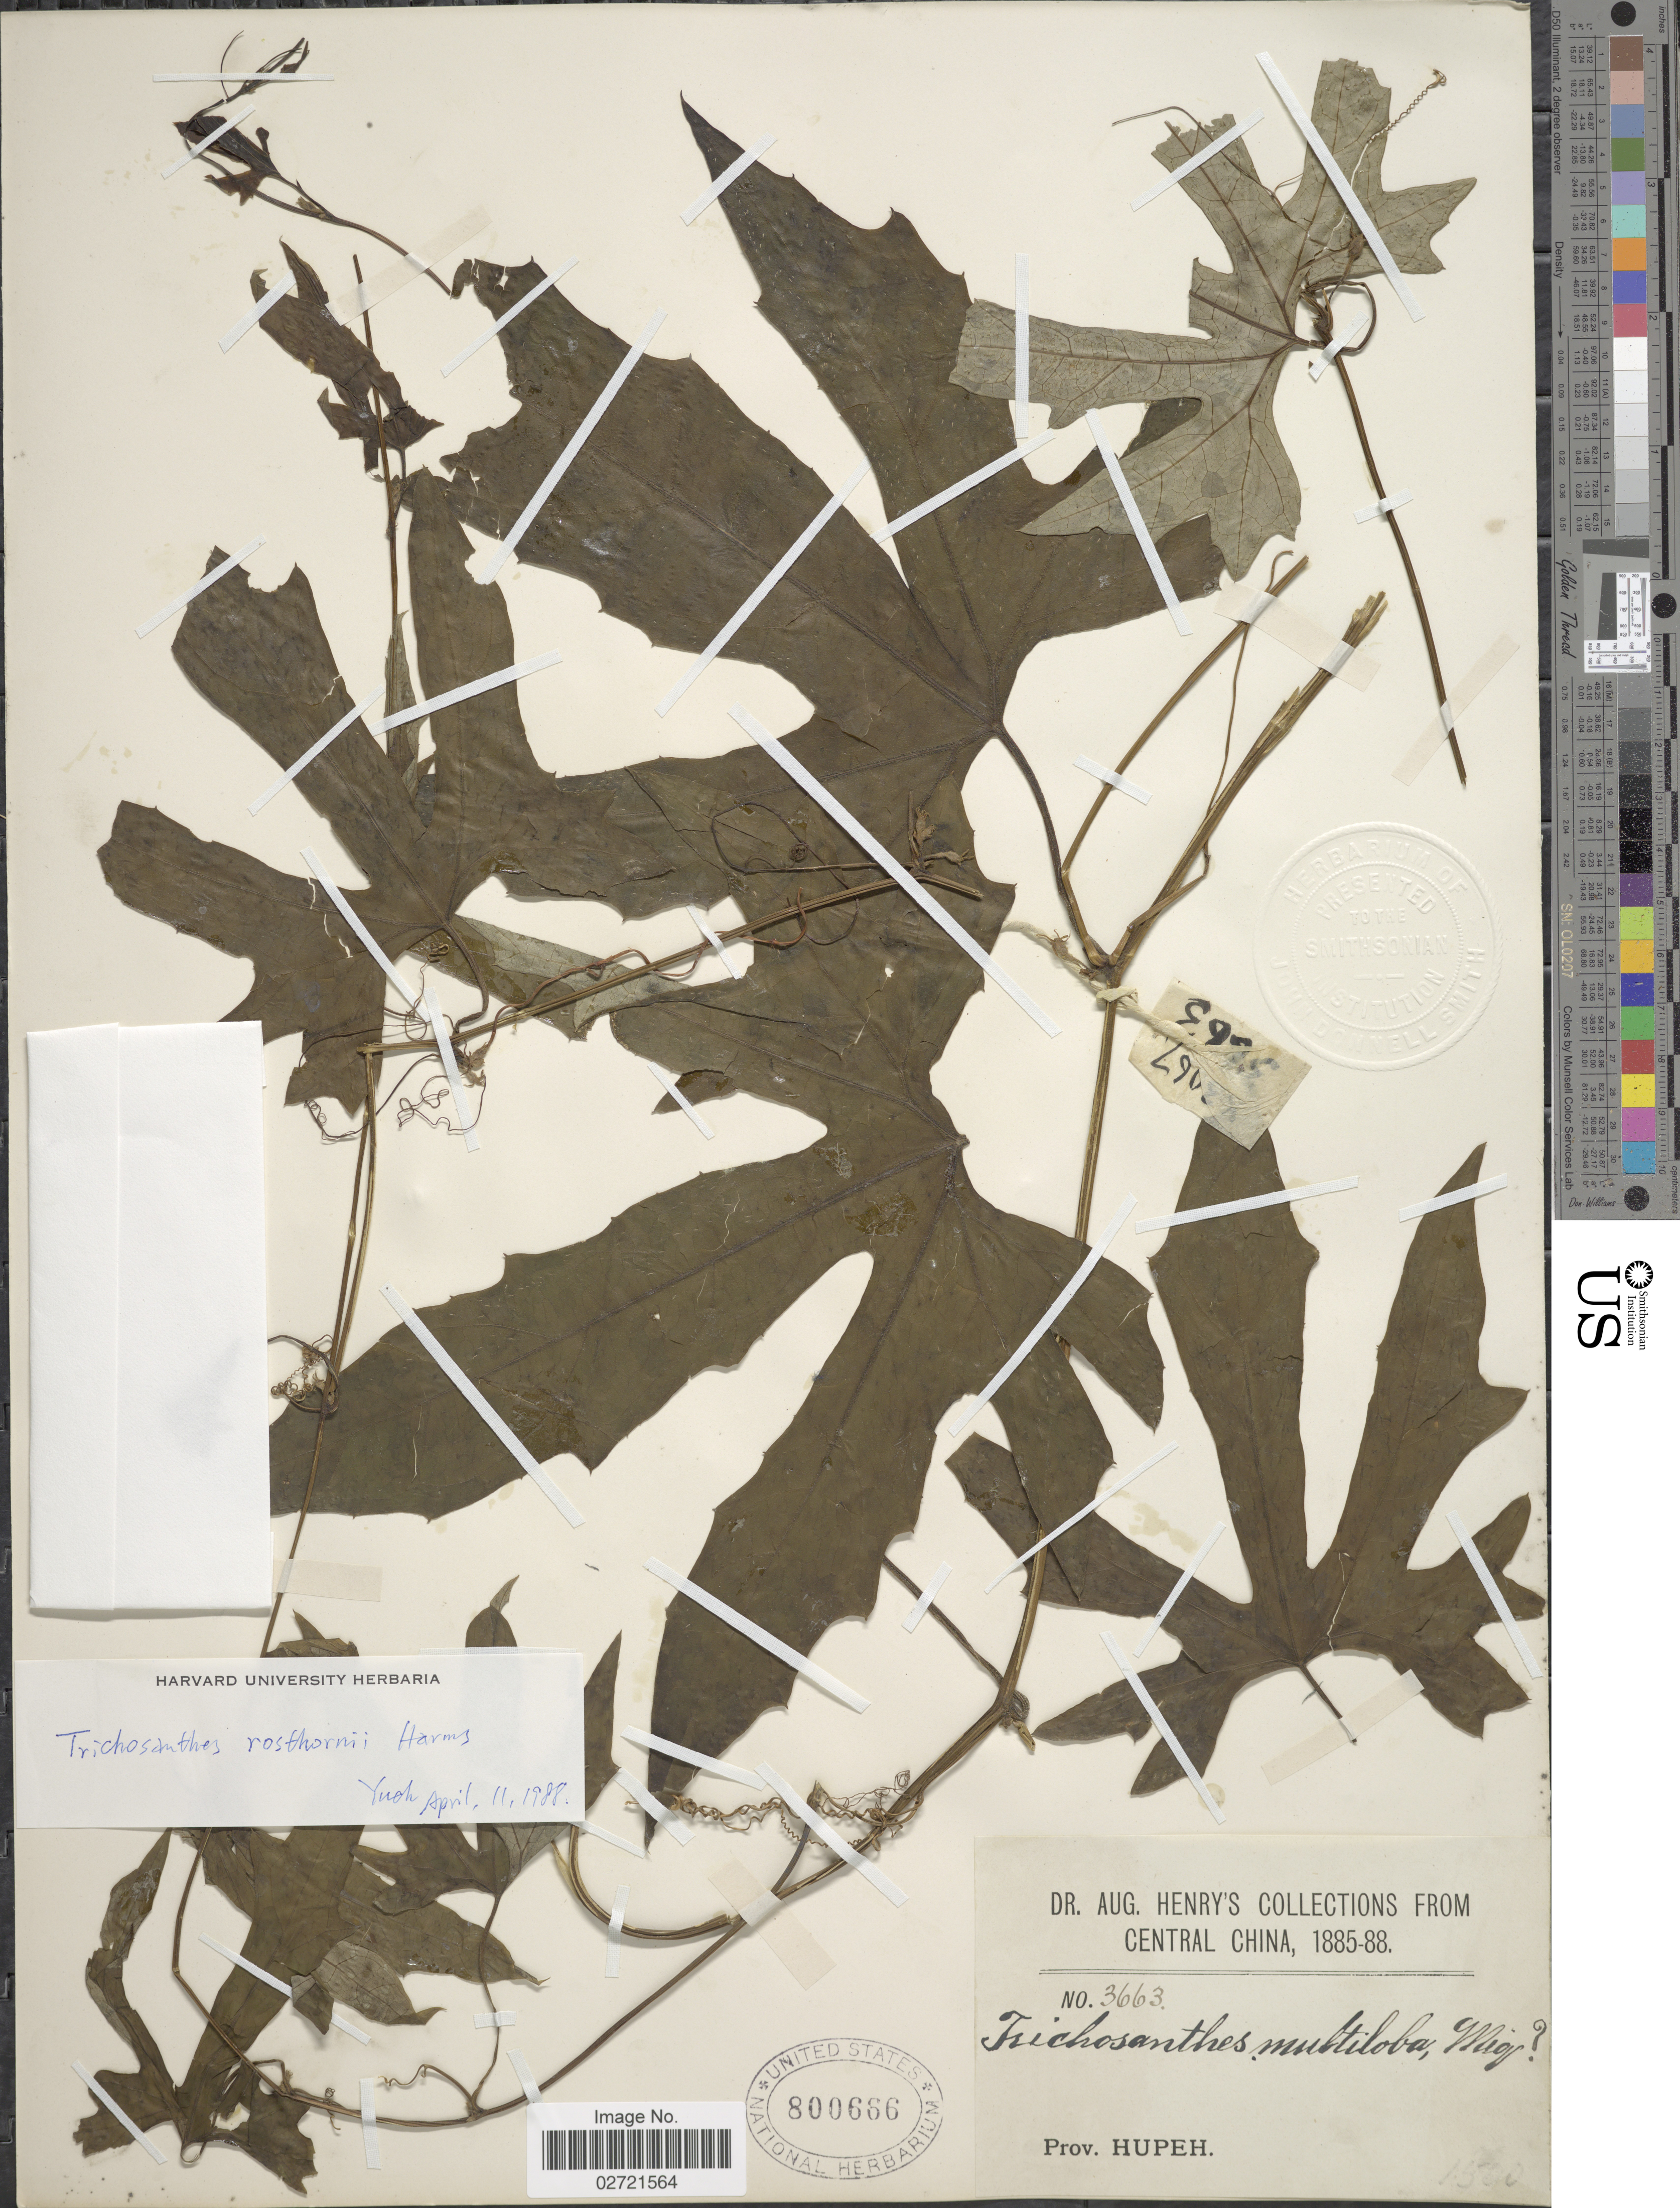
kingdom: Plantae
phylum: Tracheophyta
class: Magnoliopsida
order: Cucurbitales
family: Cucurbitaceae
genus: Trichosanthes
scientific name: Trichosanthes rosthornii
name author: Harms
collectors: A. Henry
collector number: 3663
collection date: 1885/1888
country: China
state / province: Hubei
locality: Central China, Prov. Hupeh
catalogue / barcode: US 800666